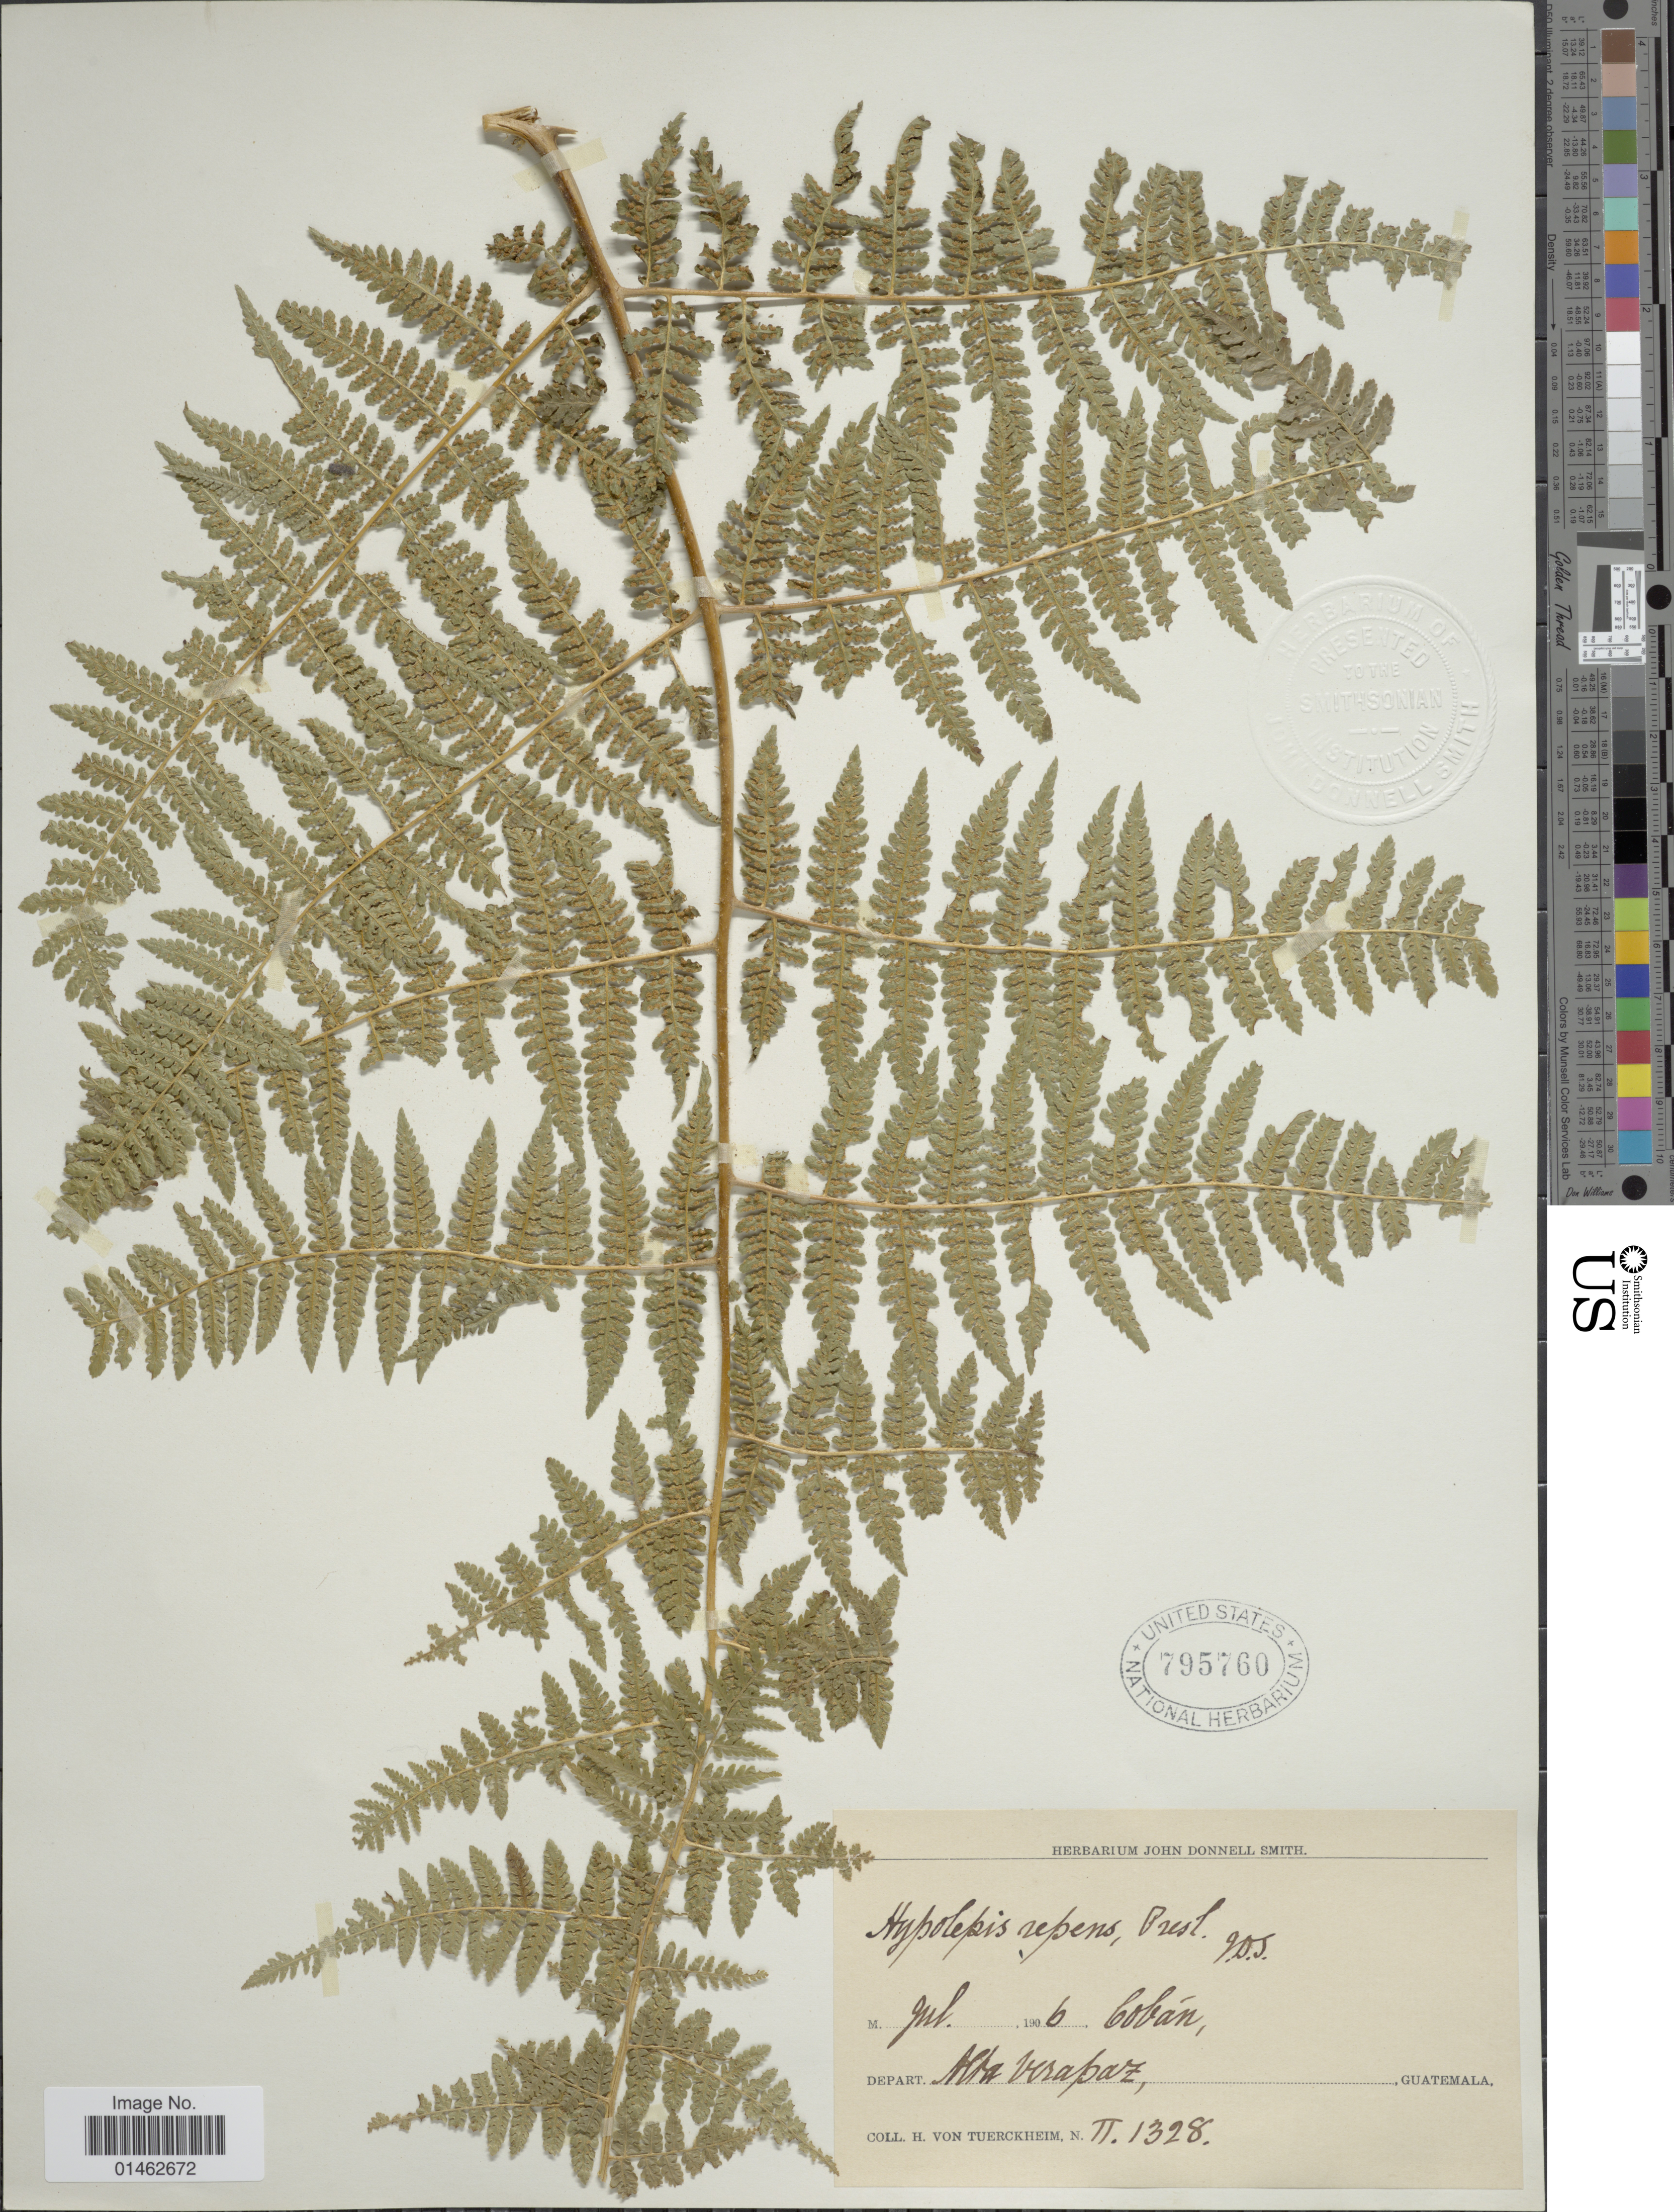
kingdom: Plantae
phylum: Tracheophyta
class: Polypodiopsida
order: Polypodiales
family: Dennstaedtiaceae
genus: Hypolepis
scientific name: Hypolepis repens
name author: (L.) C. Presl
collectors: H. von Türckheim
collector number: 1328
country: Guatemala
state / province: Alta Verapaz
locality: Cobán, Depart Alta Verapaz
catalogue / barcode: US 795760